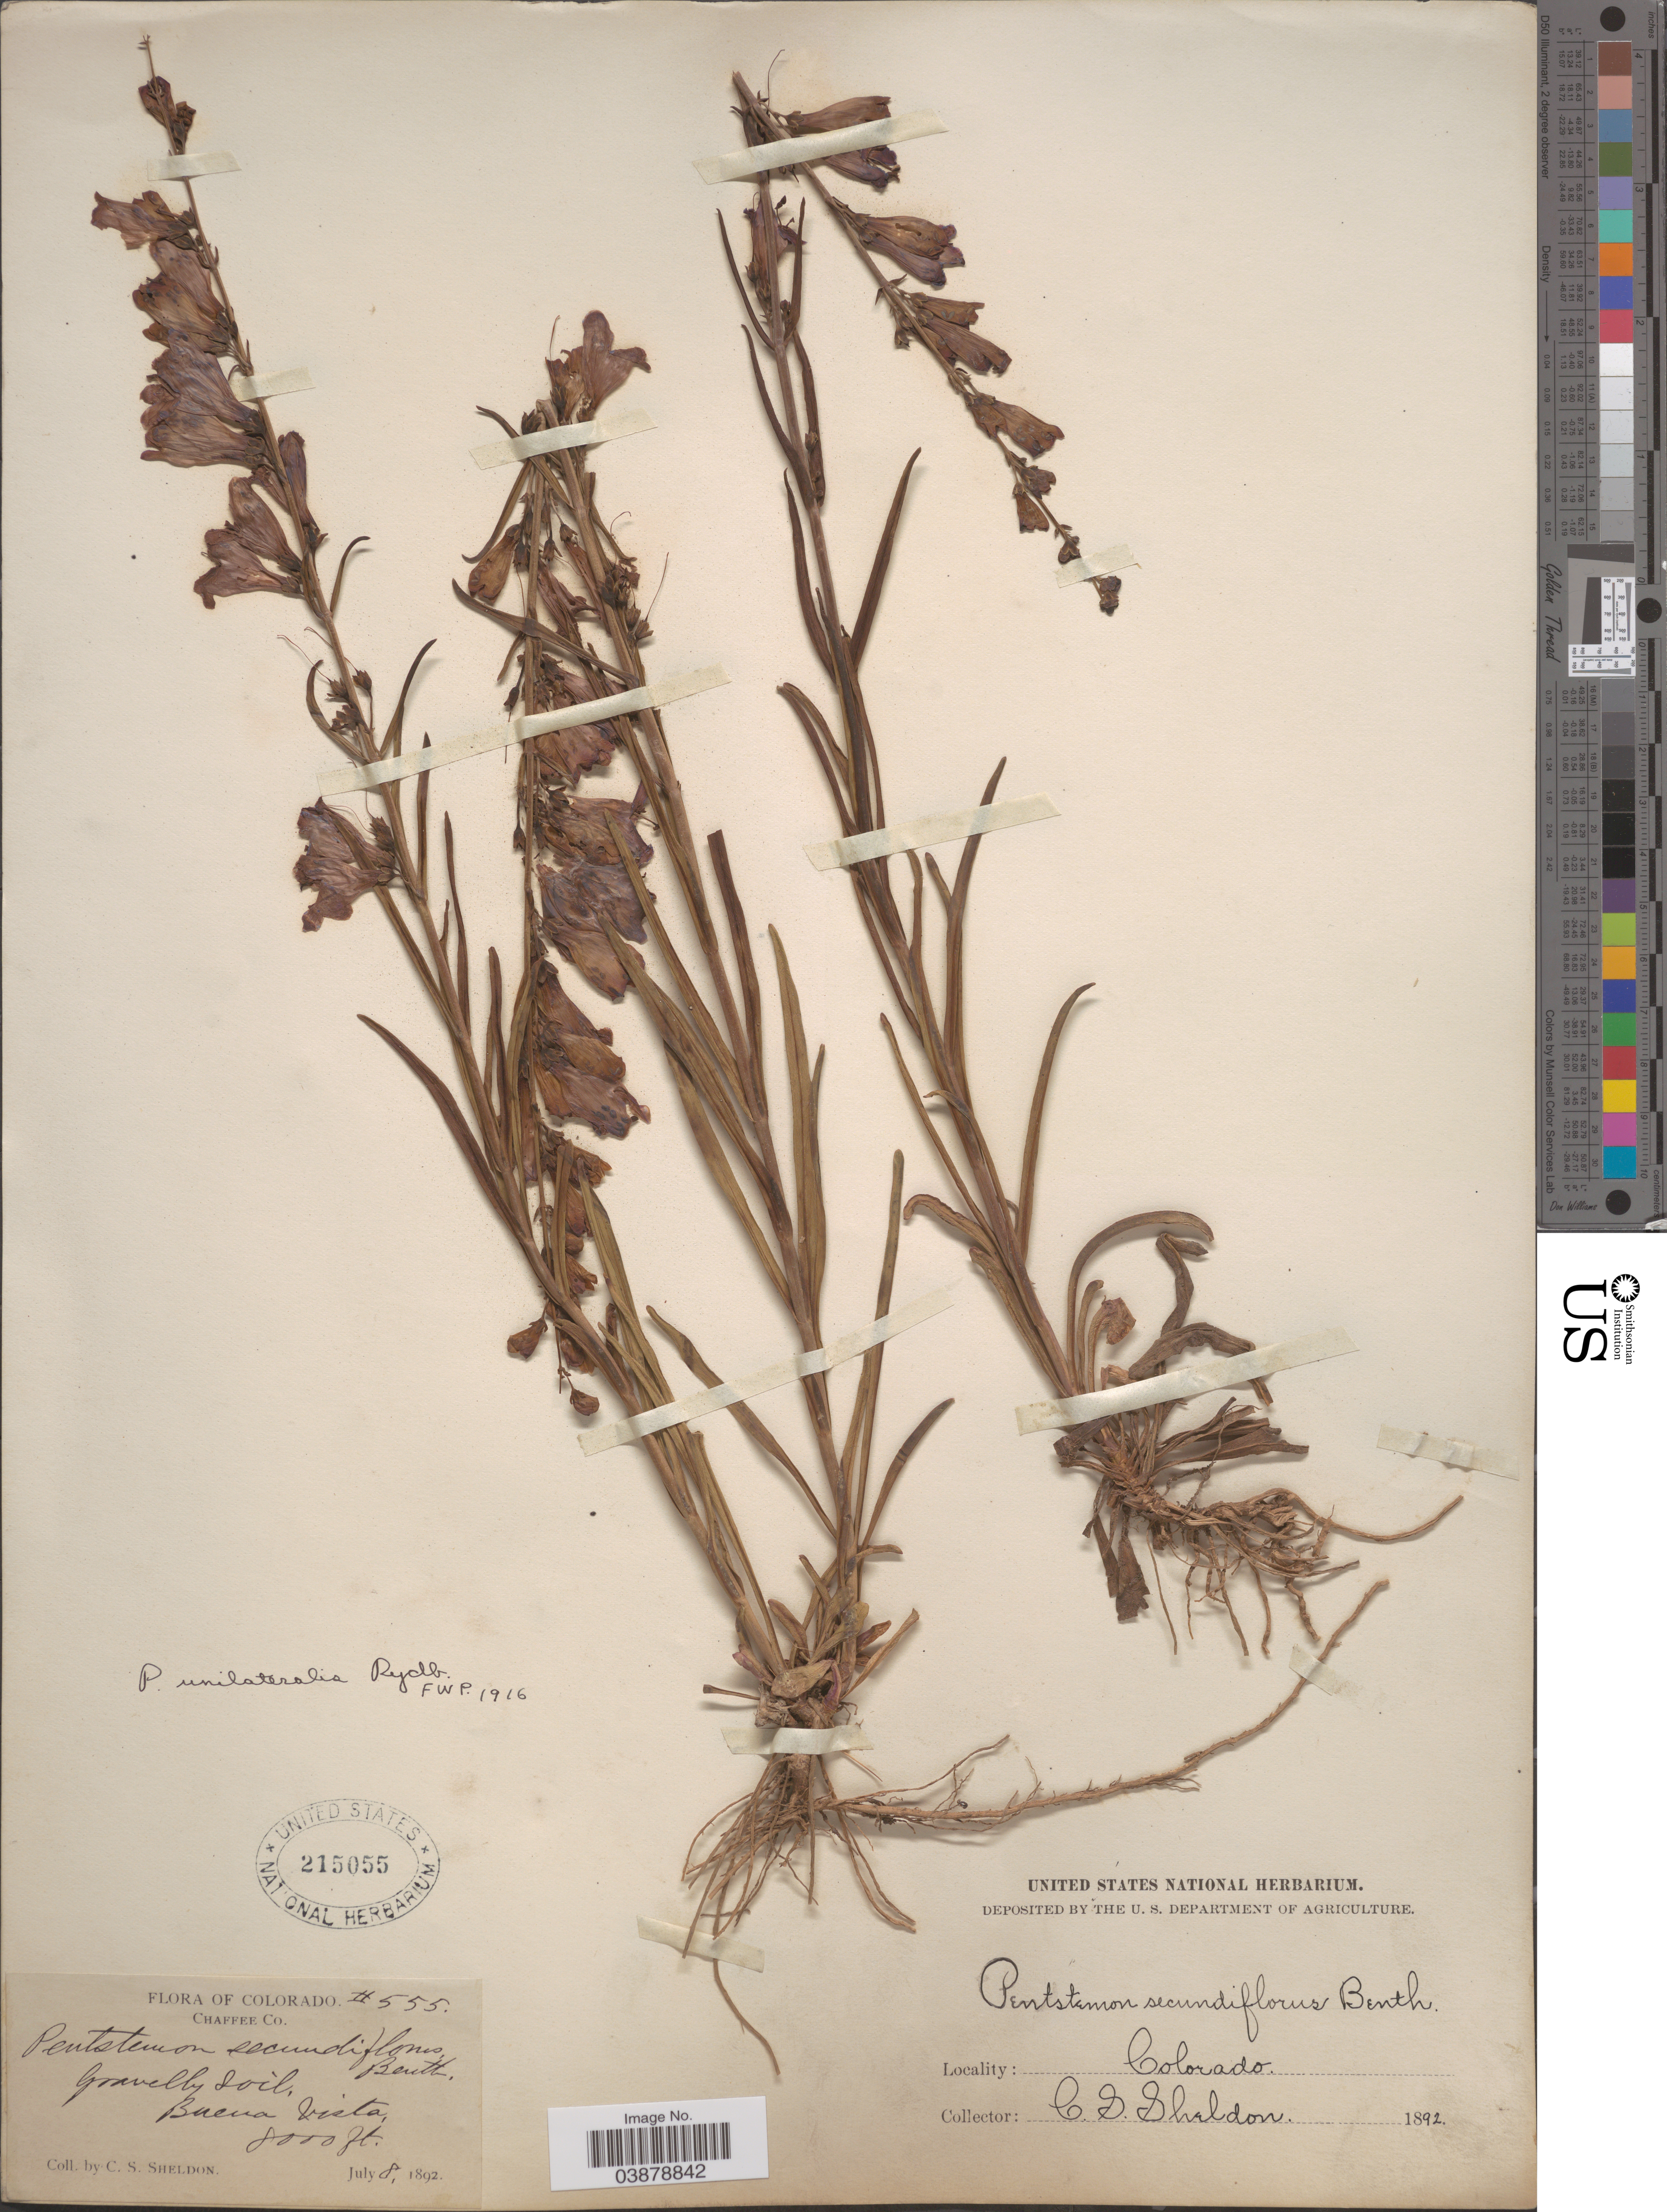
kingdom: Plantae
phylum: Tracheophyta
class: Magnoliopsida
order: Lamiales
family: Plantaginaceae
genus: Penstemon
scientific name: Penstemon unilateralis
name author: Rydb.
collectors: C. S. Sheldon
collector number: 555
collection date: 1892-07-08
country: United States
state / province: Colorado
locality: Chaffee Co. Buena Vista.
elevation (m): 2438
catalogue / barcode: US 215055